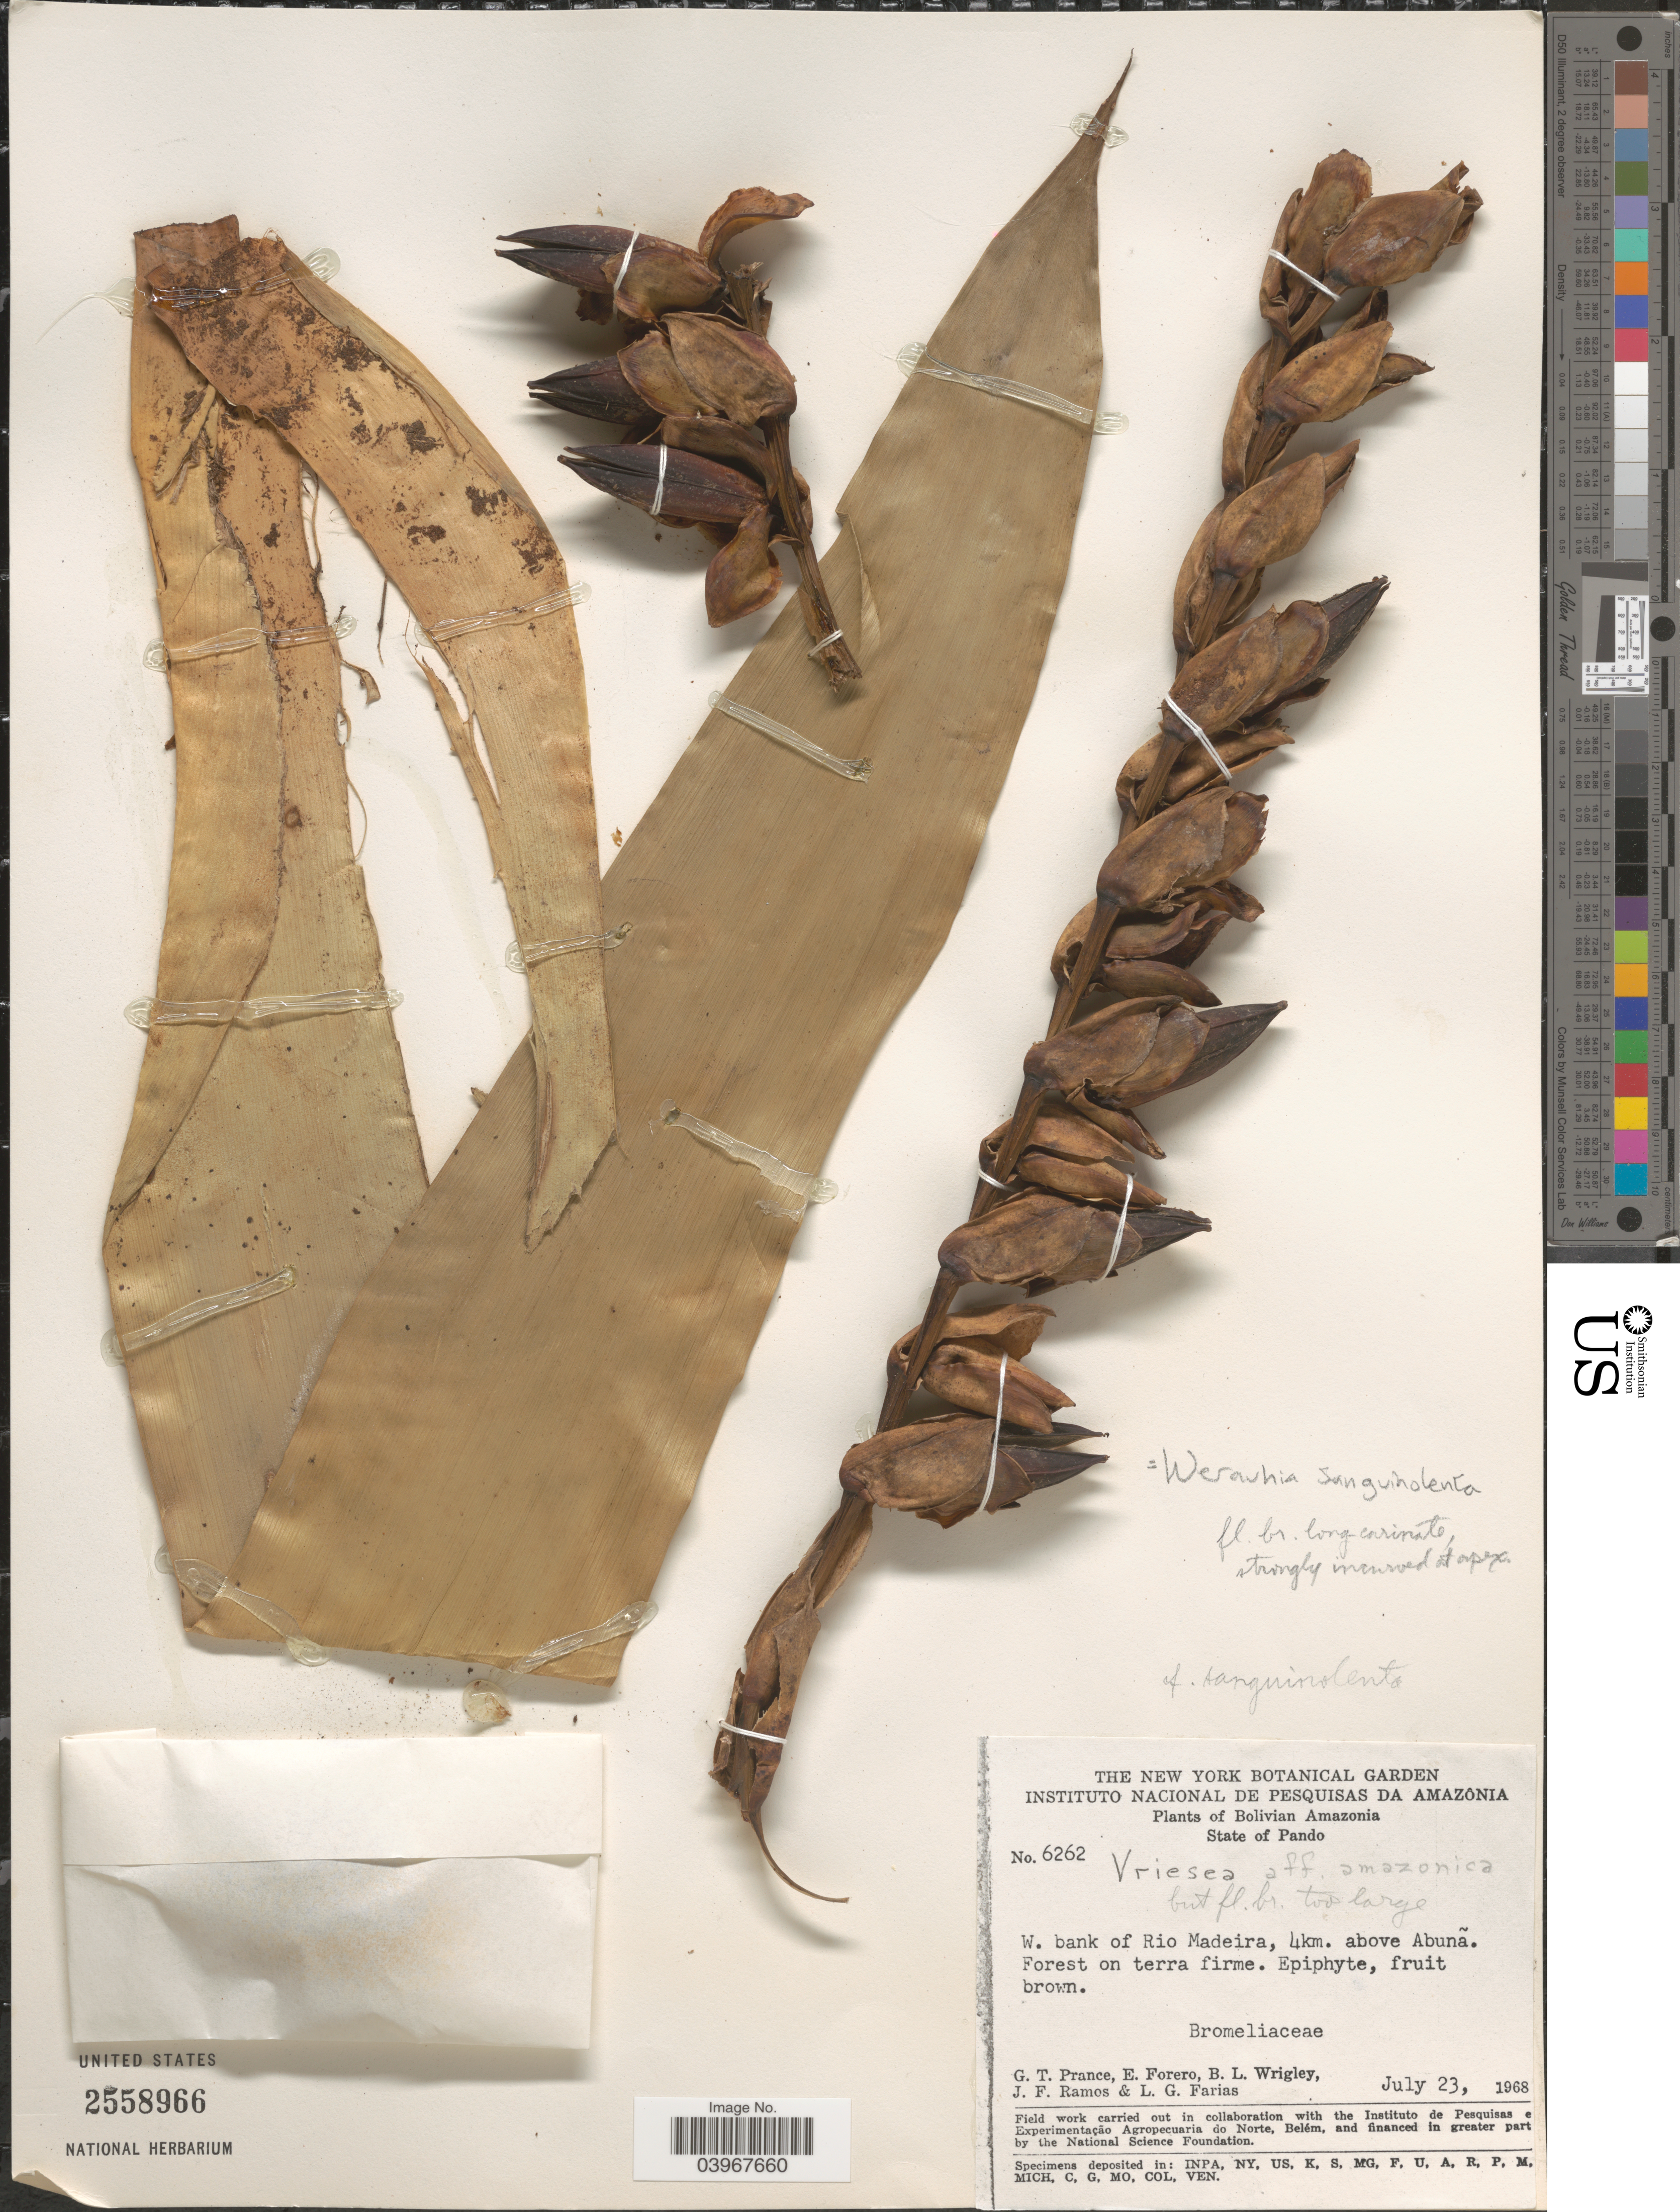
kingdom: Plantae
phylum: Tracheophyta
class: Liliopsida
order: Poales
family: Bromeliaceae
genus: Werauhia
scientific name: Werauhia sanguinolenta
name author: (Cogn. & Marchal) J.R. Grant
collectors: G. T. Prance, E. Forero, B. L. Wrigley, J. F. Ramos & L. G. Farias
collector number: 6262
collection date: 1968-07-23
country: Bolivia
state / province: Pando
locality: Bolivian Amazonia. W. bank of Rio Madeira, 4km. above Abuña. Forest on terra firme.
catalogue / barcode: US 2558966